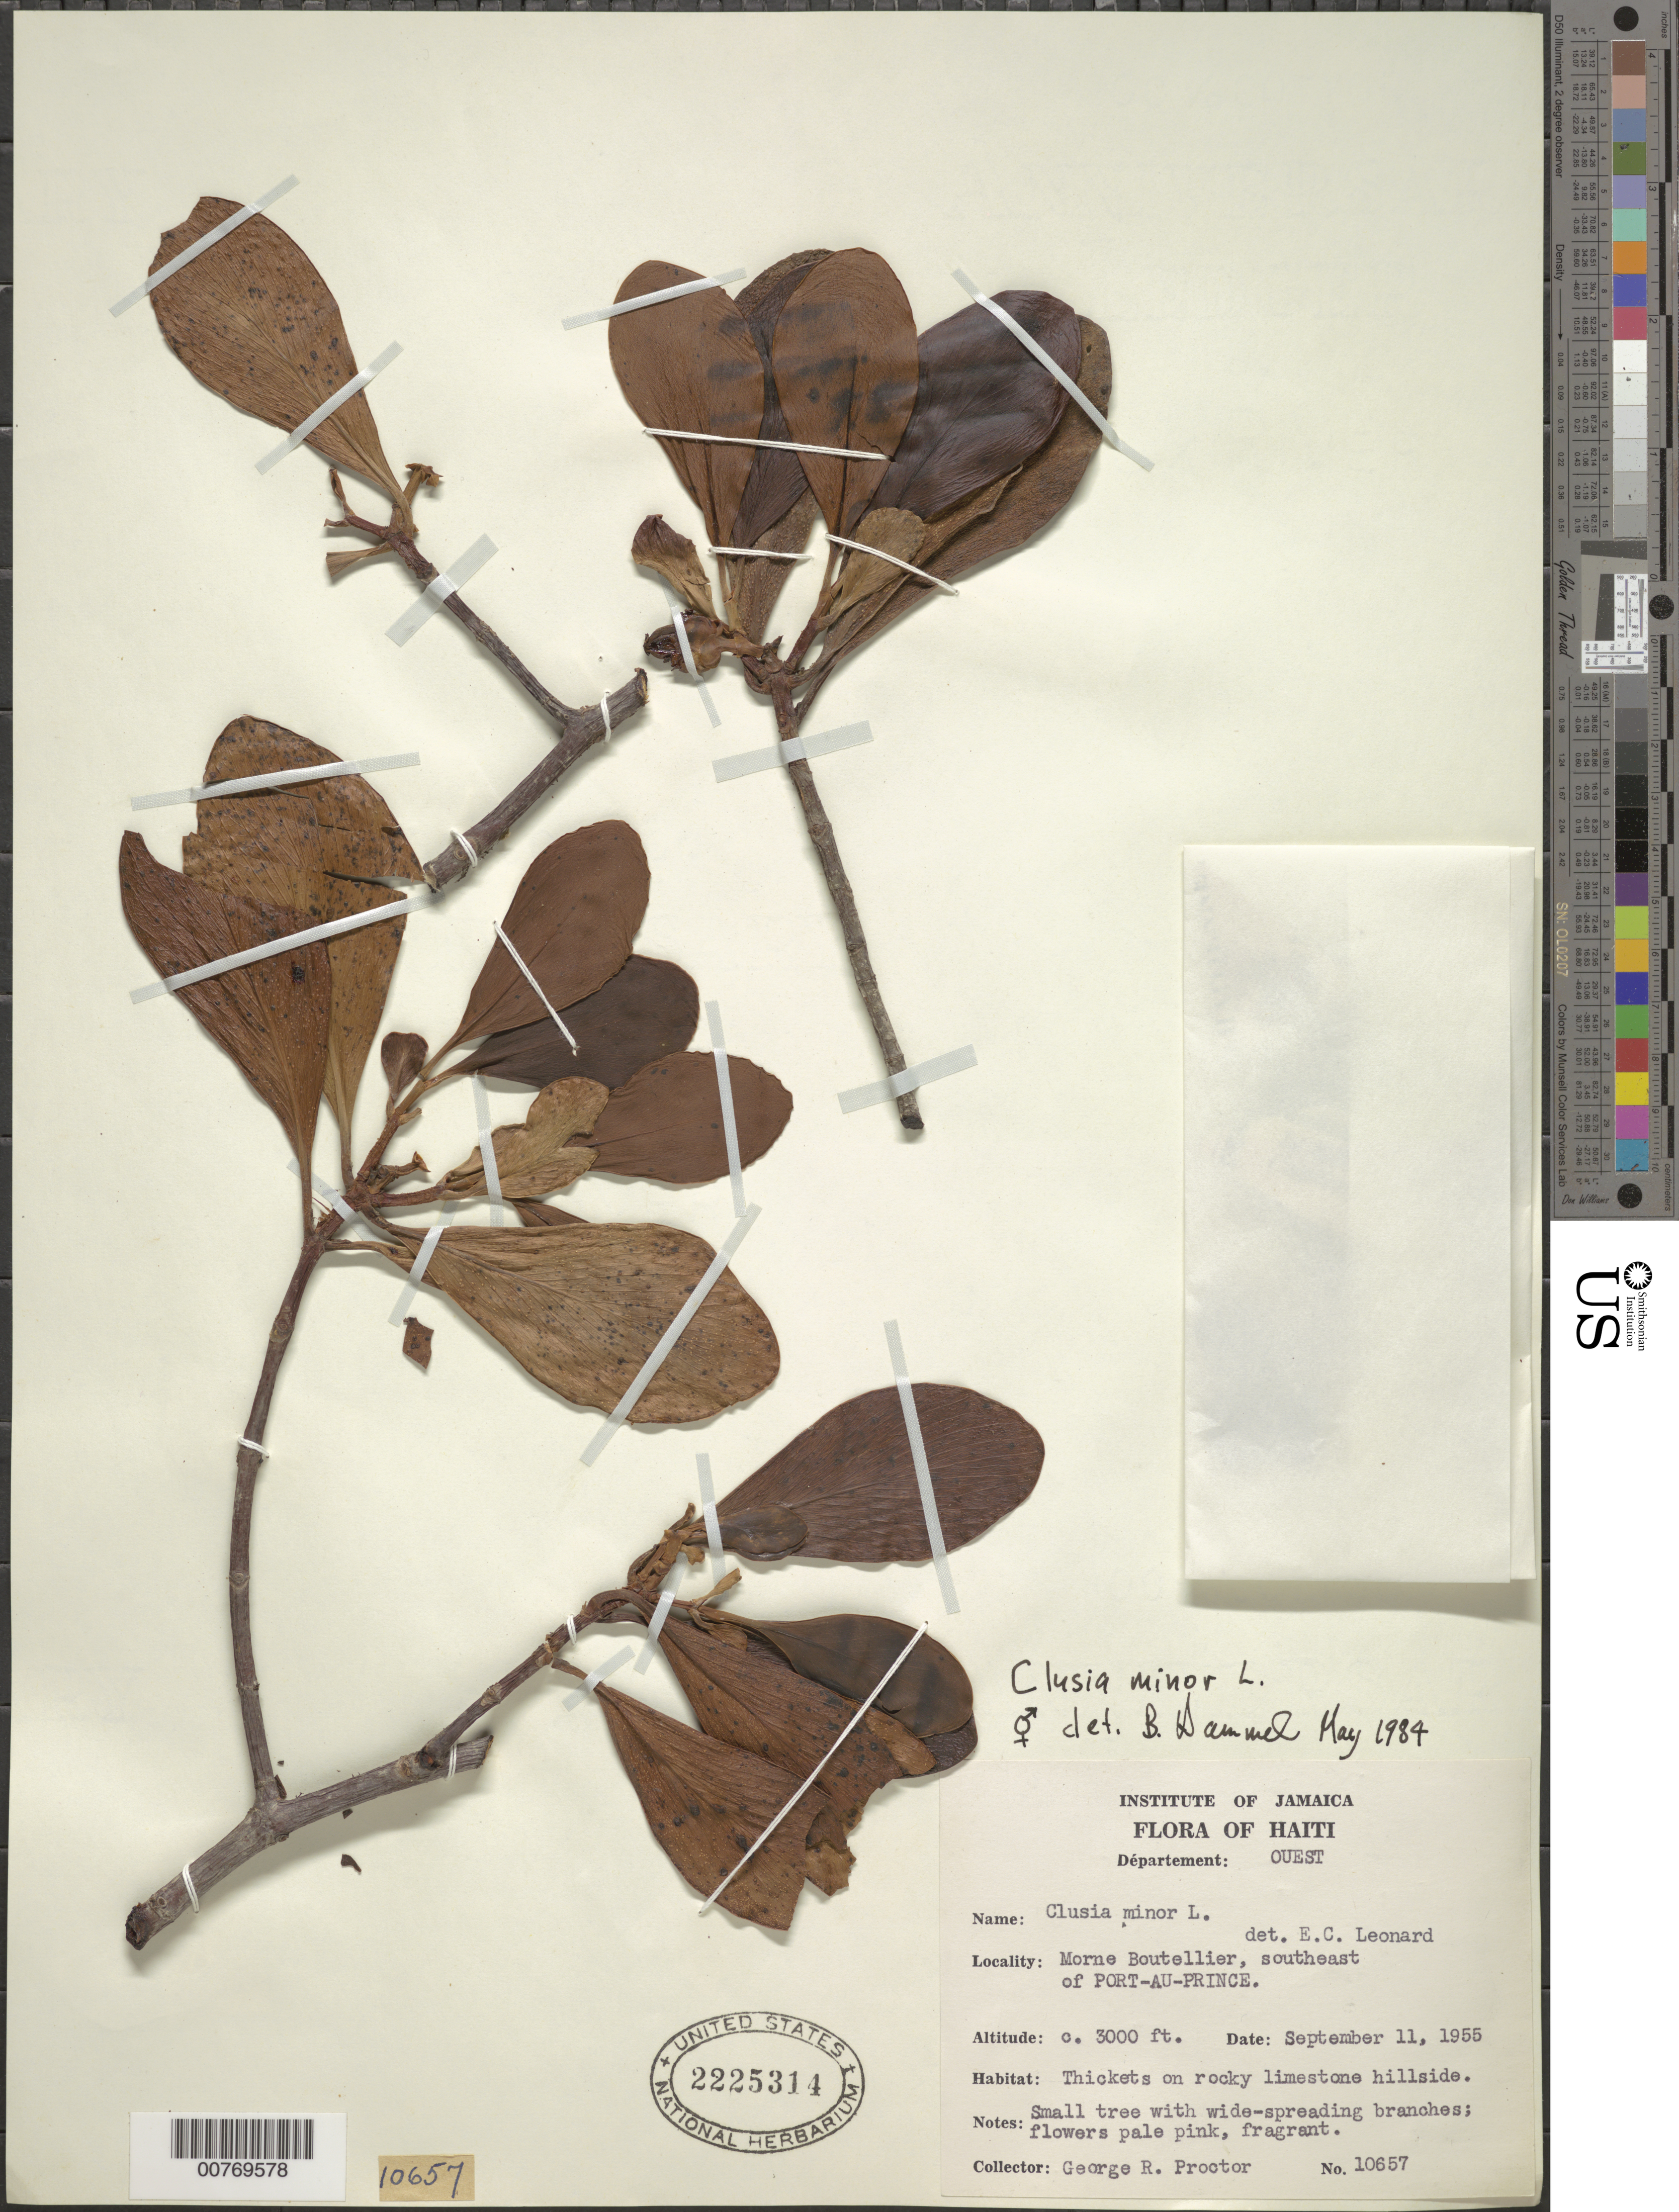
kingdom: Plantae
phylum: Tracheophyta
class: Magnoliopsida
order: Malpighiales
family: Clusiaceae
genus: Clusia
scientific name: Clusia minor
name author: L.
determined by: Hammel, Barry E., (MO), Missouri Botanical Garden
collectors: G. R. Proctor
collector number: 10657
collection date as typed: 11 Sep 1955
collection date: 1955-09-11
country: Haiti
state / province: Ouest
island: Hispaniola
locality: Morne Boutellier, southeast of Port-Au-Prince.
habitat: Thickets on rocky limestone hillside.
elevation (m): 3000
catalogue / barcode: US 2225314